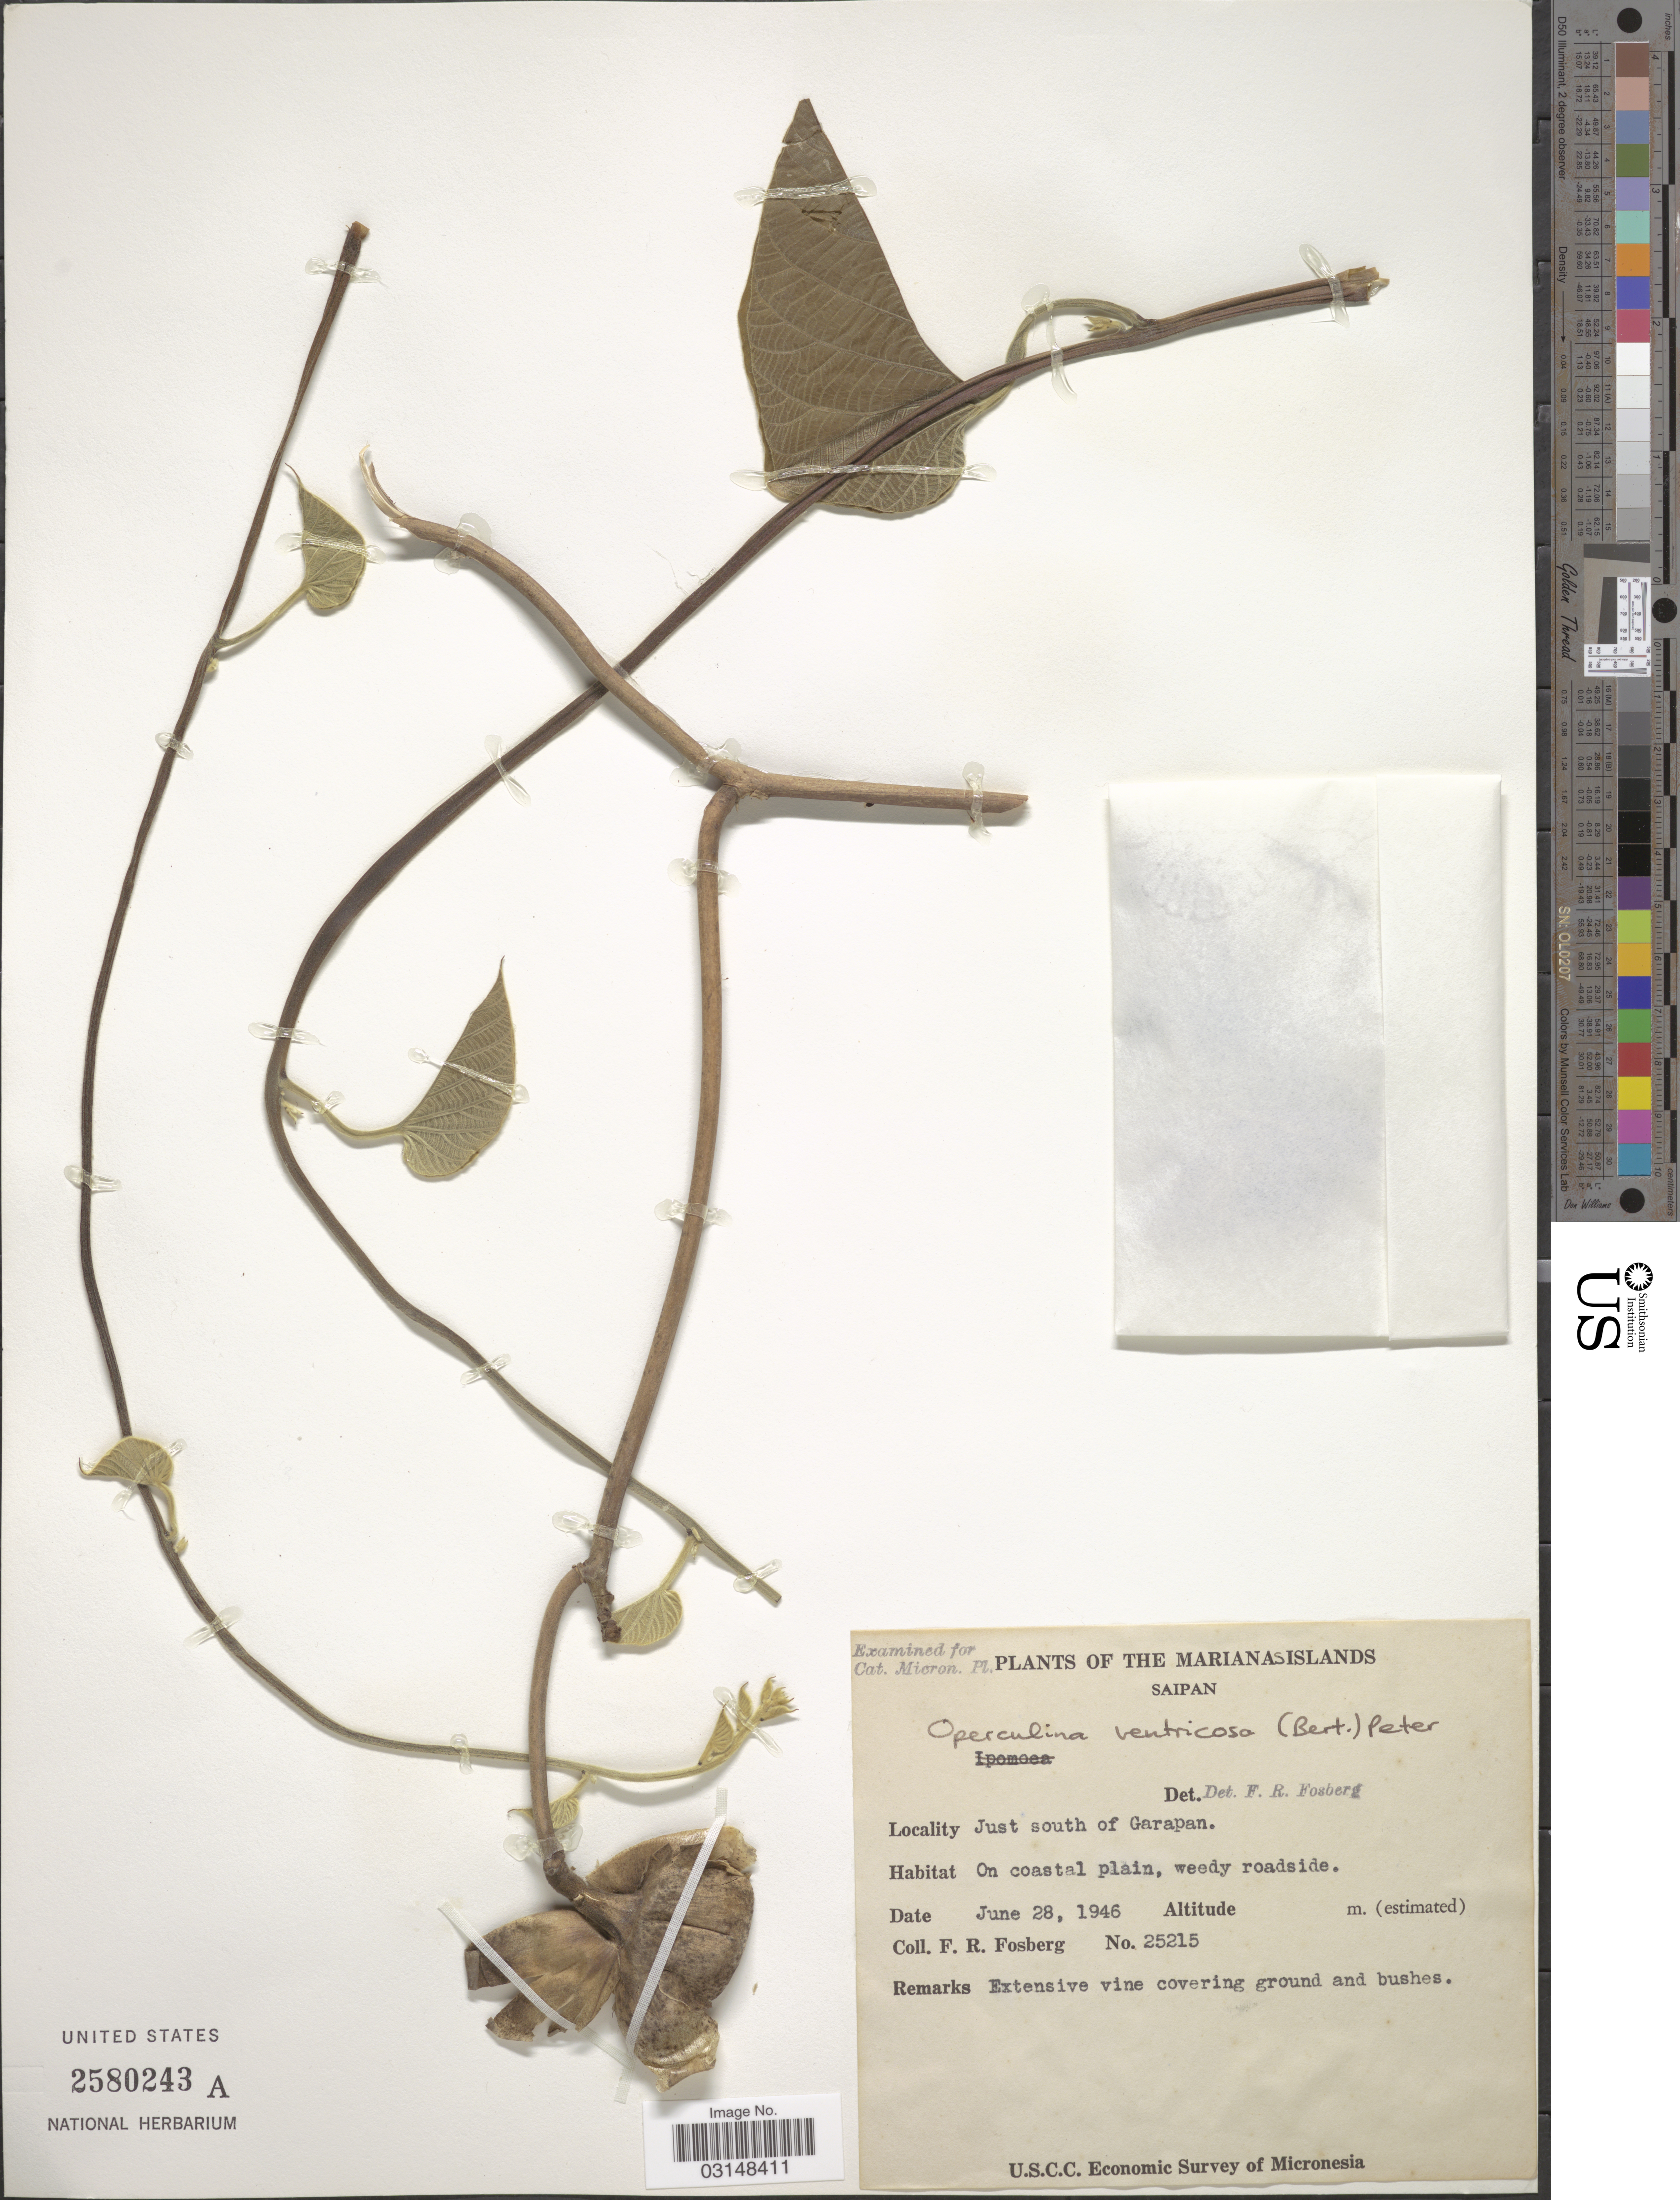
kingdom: Plantae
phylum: Tracheophyta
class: Magnoliopsida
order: Solanales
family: Convolvulaceae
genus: Operculina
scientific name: Operculina ventricosa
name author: (Aubl.) Barb. Rodr.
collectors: F. R. Fosberg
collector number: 25215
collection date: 1946-06-28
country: Northern Mariana Islands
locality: The Marianas Islands, Saipan, Just south of Garapan.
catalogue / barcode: US 2580243A